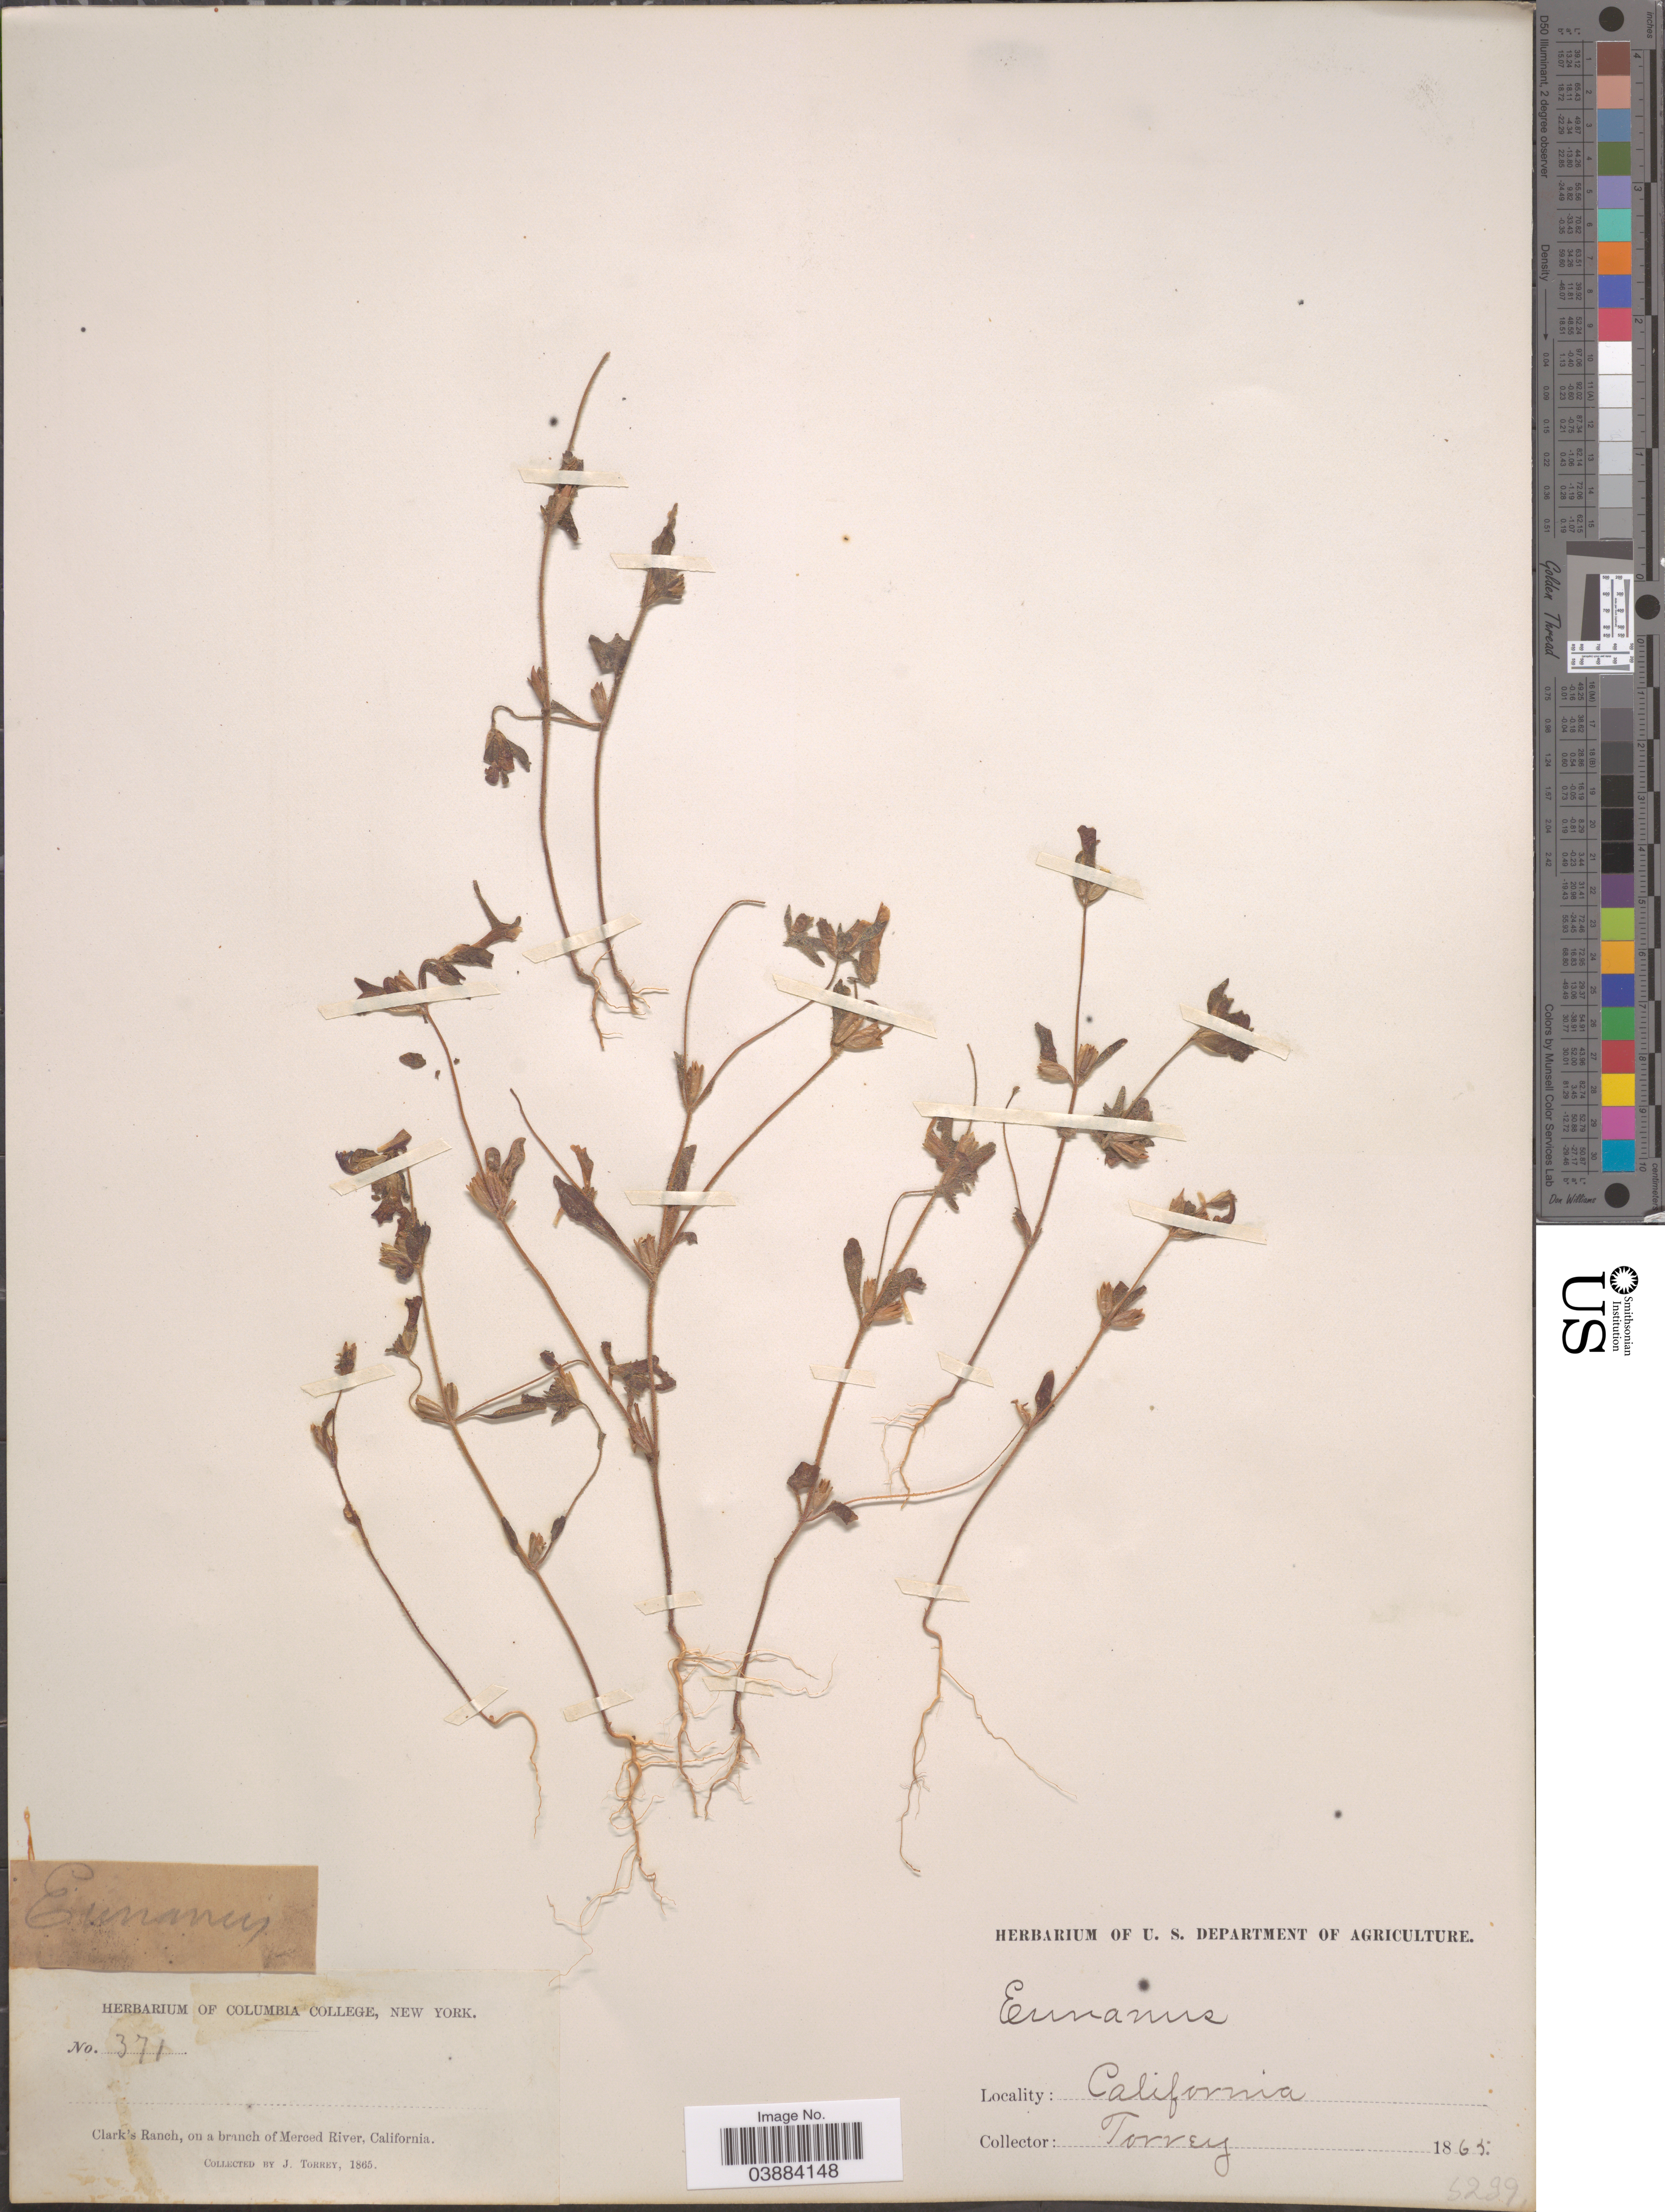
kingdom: Plantae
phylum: Tracheophyta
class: Magnoliopsida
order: Lamiales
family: Phrymaceae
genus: Eunanus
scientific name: Eunanus torreyi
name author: (A. Gray) Greene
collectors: J. Torrey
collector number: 371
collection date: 1865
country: United States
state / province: California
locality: Clark's Ranch, on branch of Merced River.